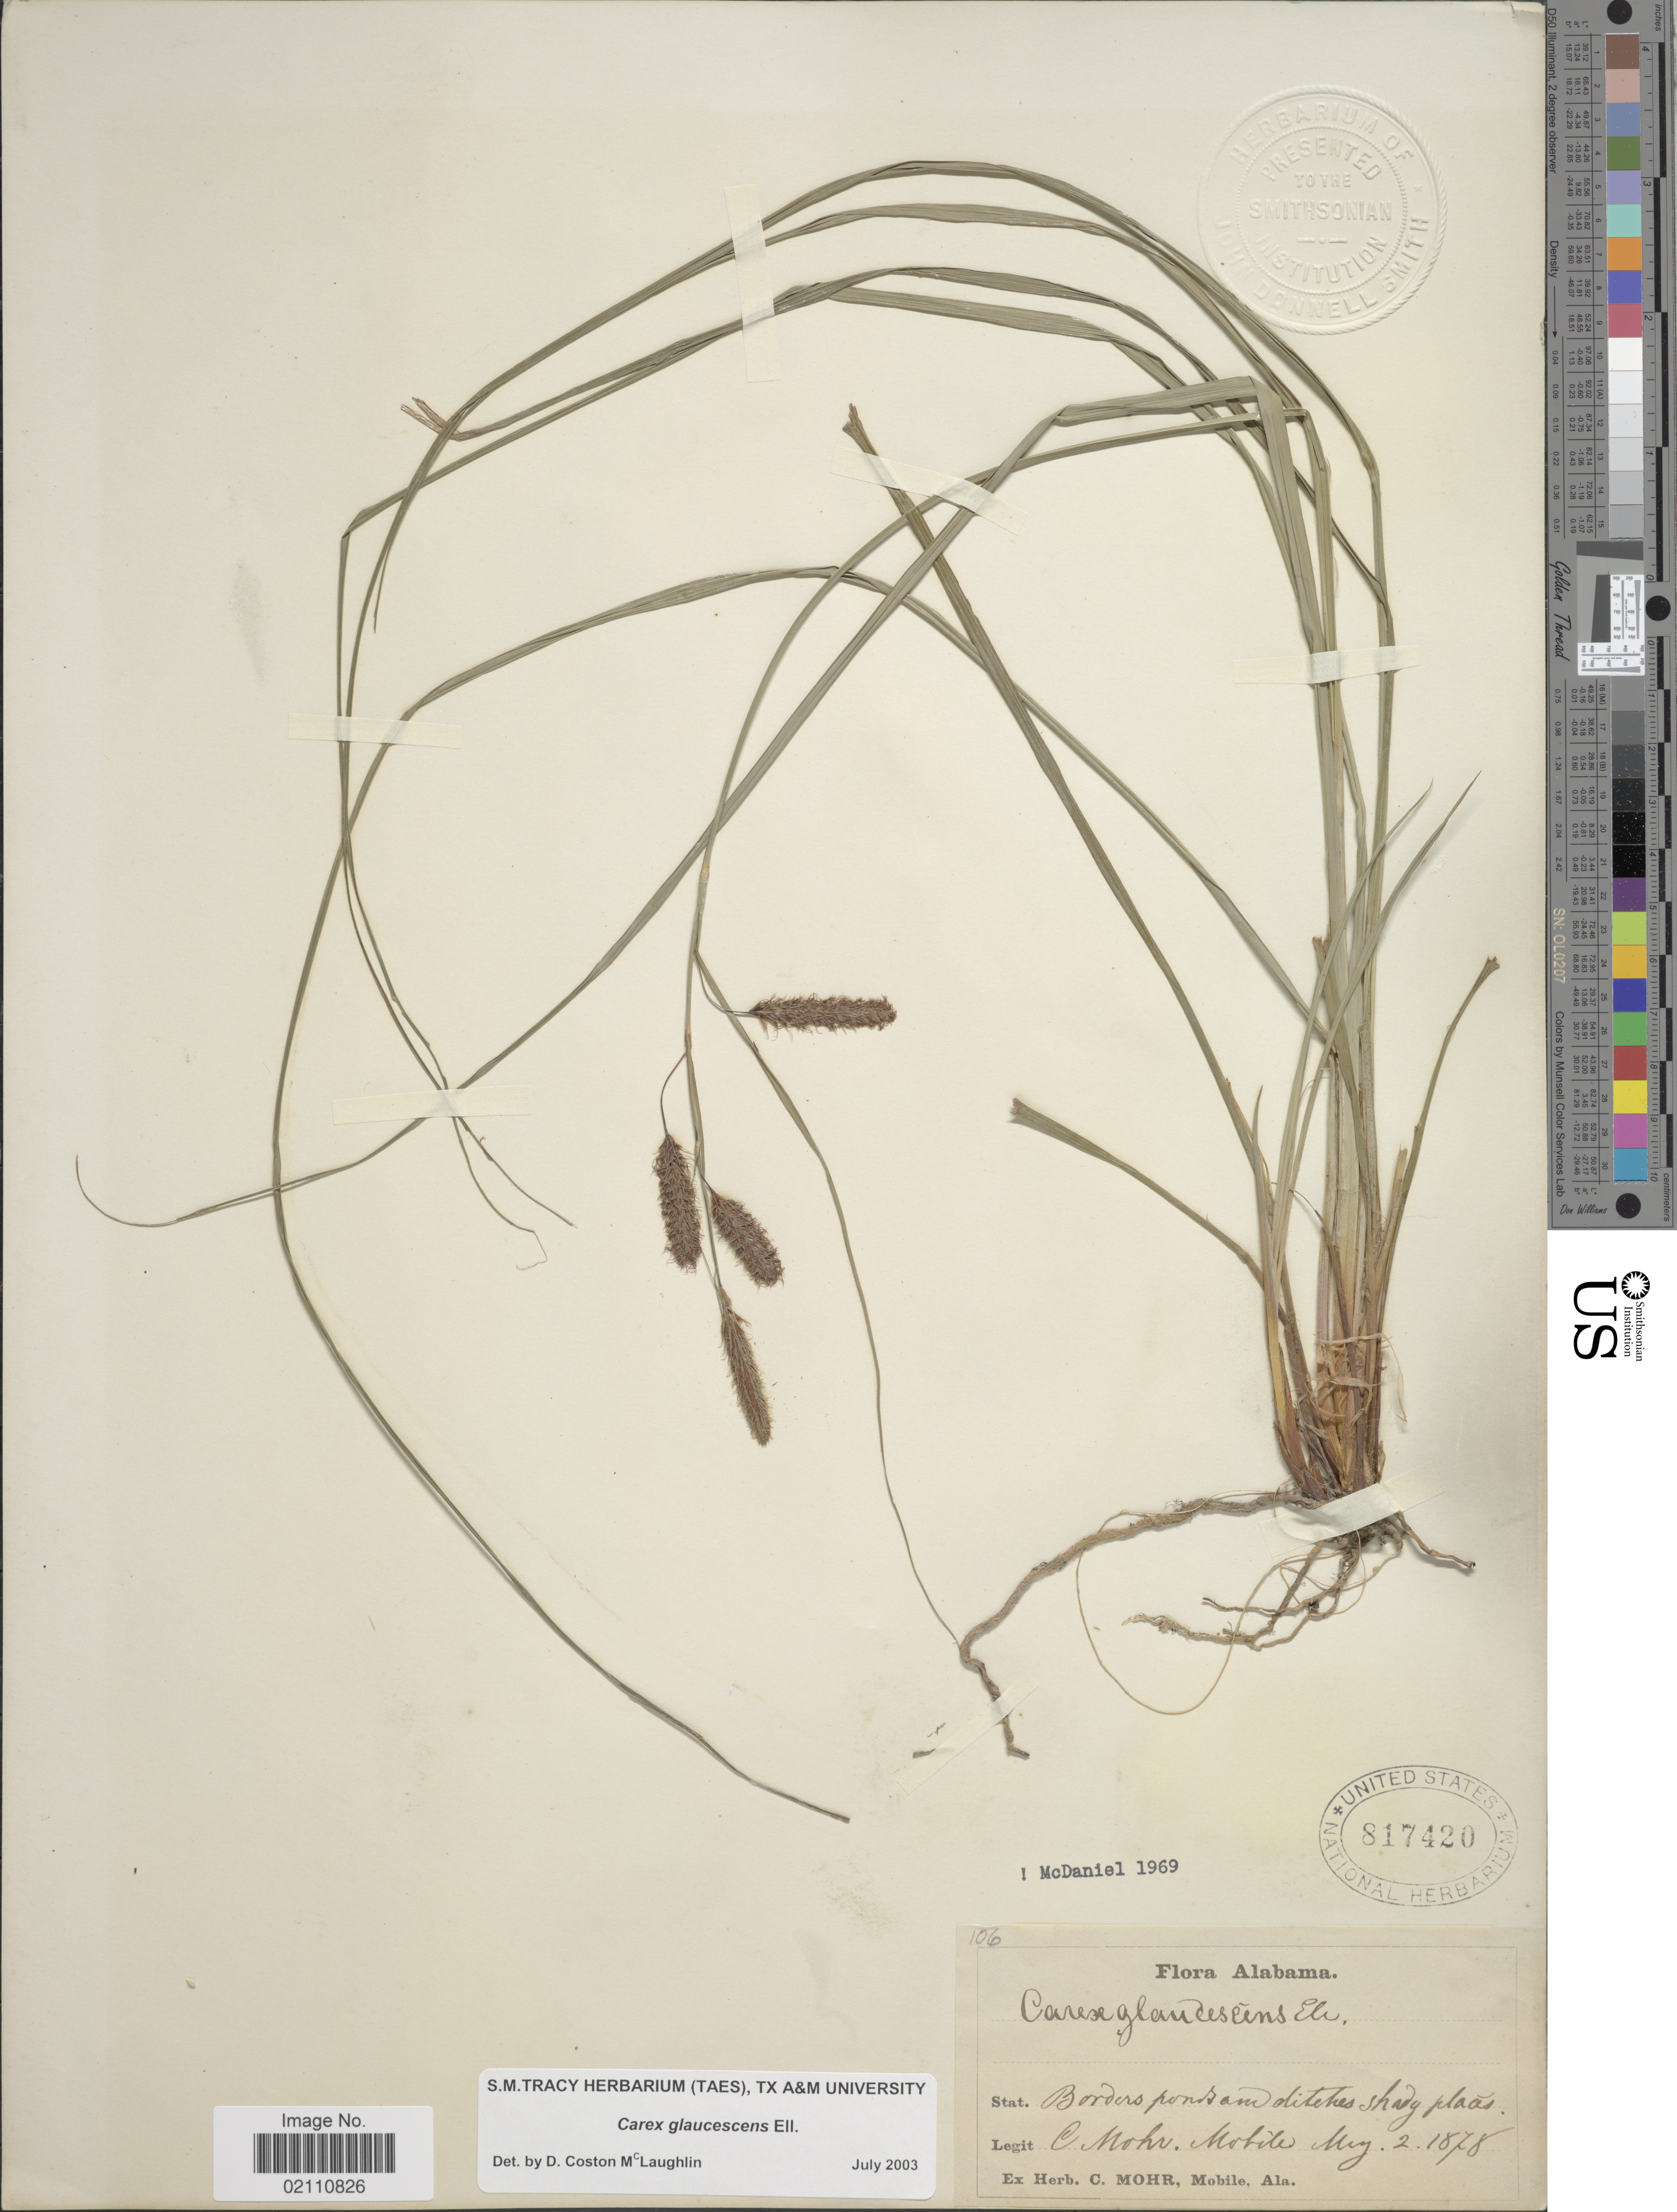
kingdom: Plantae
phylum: Tracheophyta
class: Liliopsida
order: Poales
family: Cyperaceae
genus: Carex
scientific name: Carex glaucescens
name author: Elliott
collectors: C. T. Mohr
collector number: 106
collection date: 1878-05-02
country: United States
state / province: Alabama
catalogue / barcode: US 817420